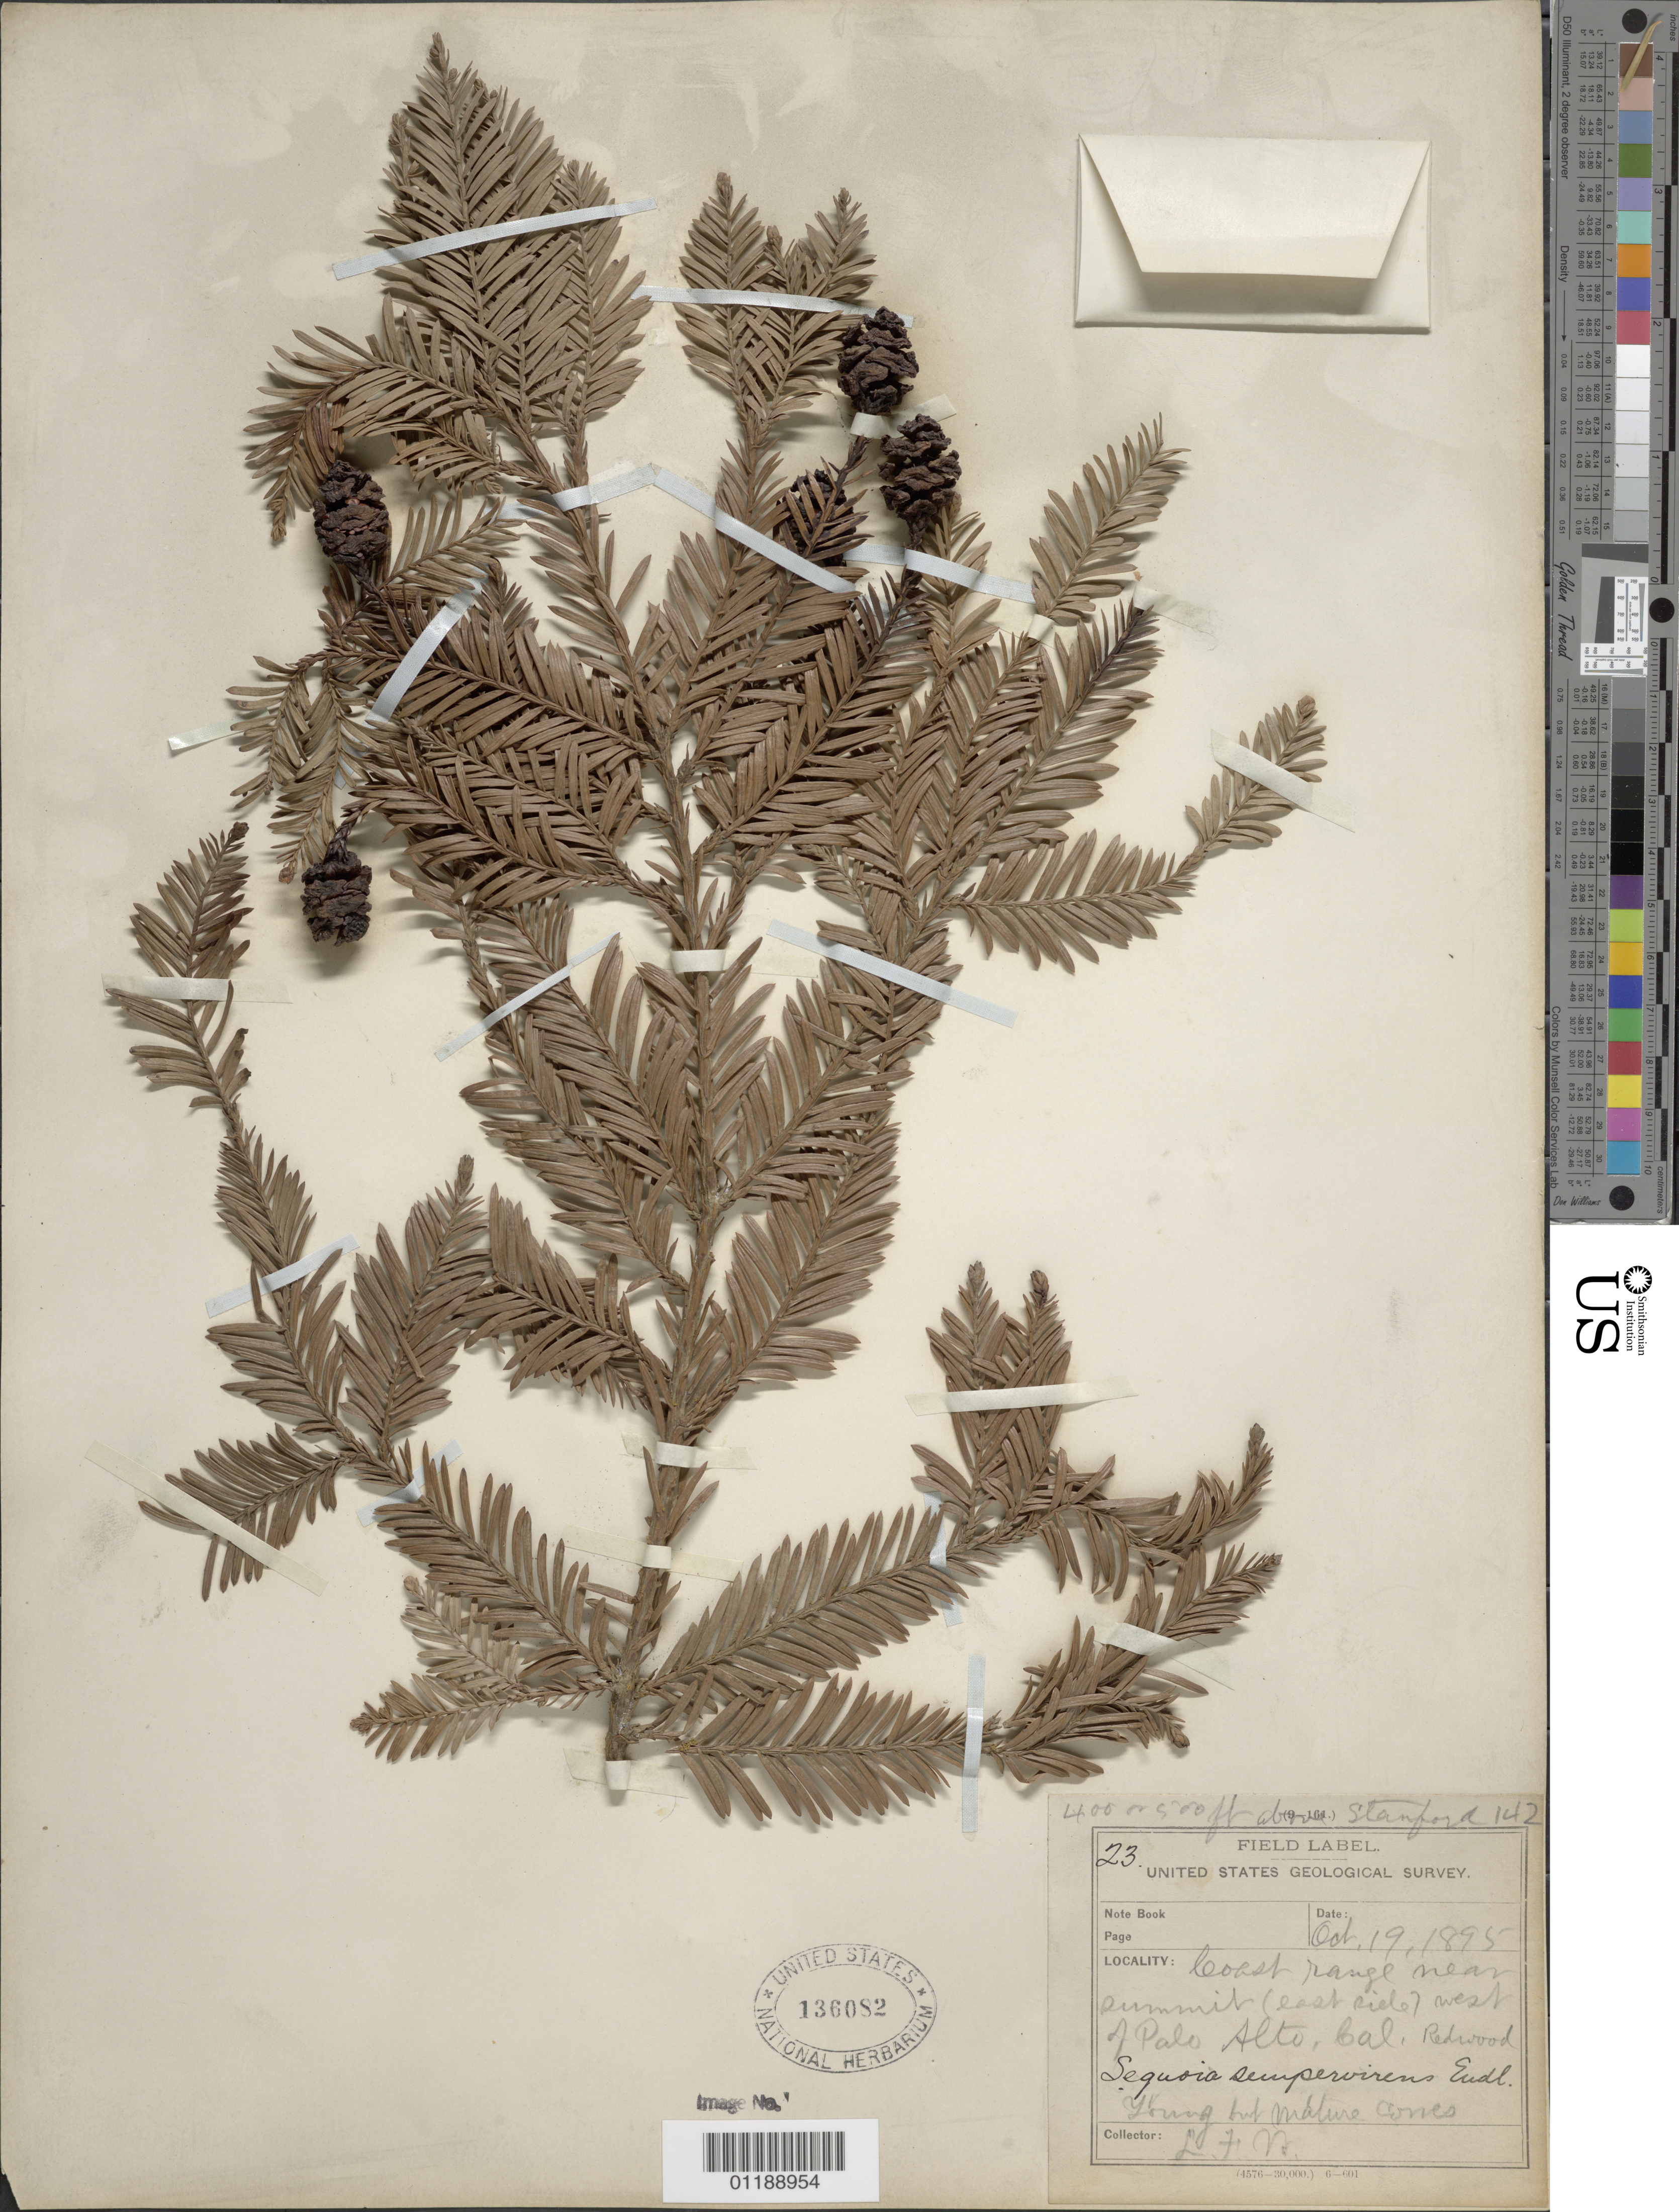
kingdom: Plantae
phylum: Tracheophyta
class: Pinopsida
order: Pinales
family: Cupressaceae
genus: Sequoia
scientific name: Sequoia sempervirens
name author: (D. Don) Endl.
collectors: L. F. Ward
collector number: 23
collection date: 1895-10-19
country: United States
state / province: California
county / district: Santa Clara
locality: Coast Range near summit west of Palo Alto.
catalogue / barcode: US 136082